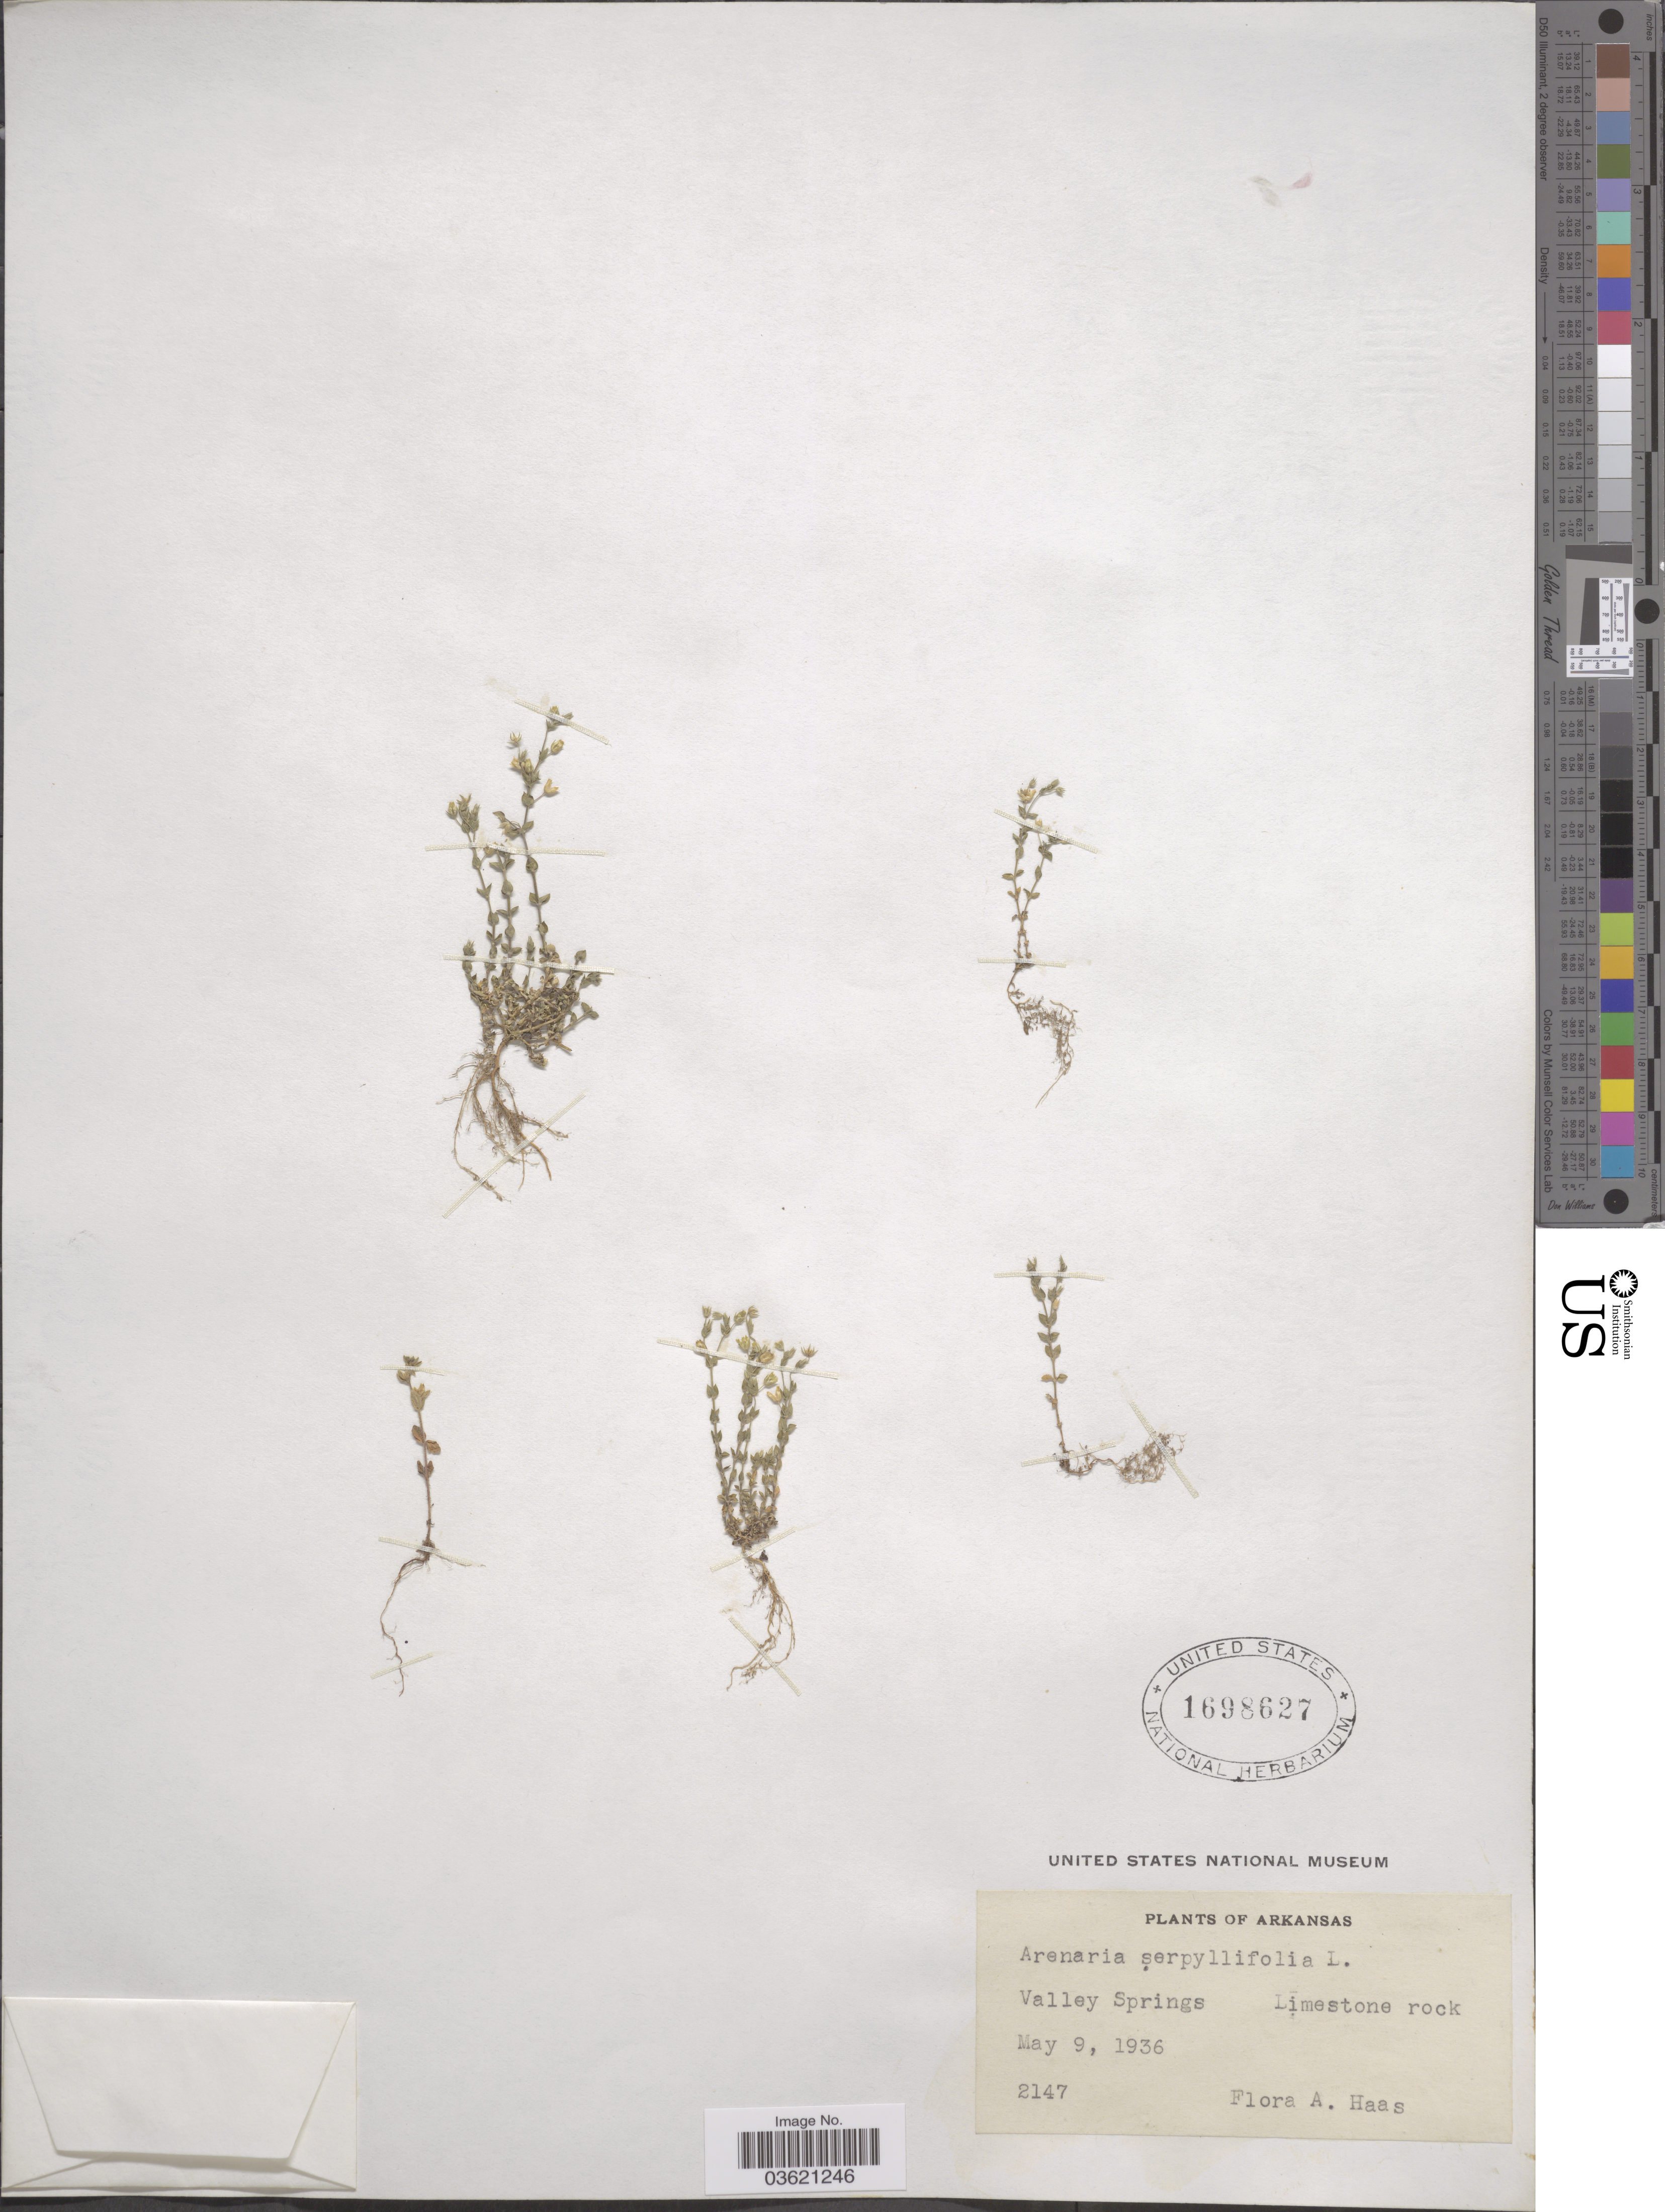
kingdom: Plantae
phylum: Tracheophyta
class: Magnoliopsida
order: Caryophyllales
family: Caryophyllaceae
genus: Arenaria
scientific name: Arenaria serpyllifolia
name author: L.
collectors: F. A. Haas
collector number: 2147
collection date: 1936-05-09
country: United States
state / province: Arkansas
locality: Valley Springs. Limestone rock.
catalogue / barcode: US 1698627